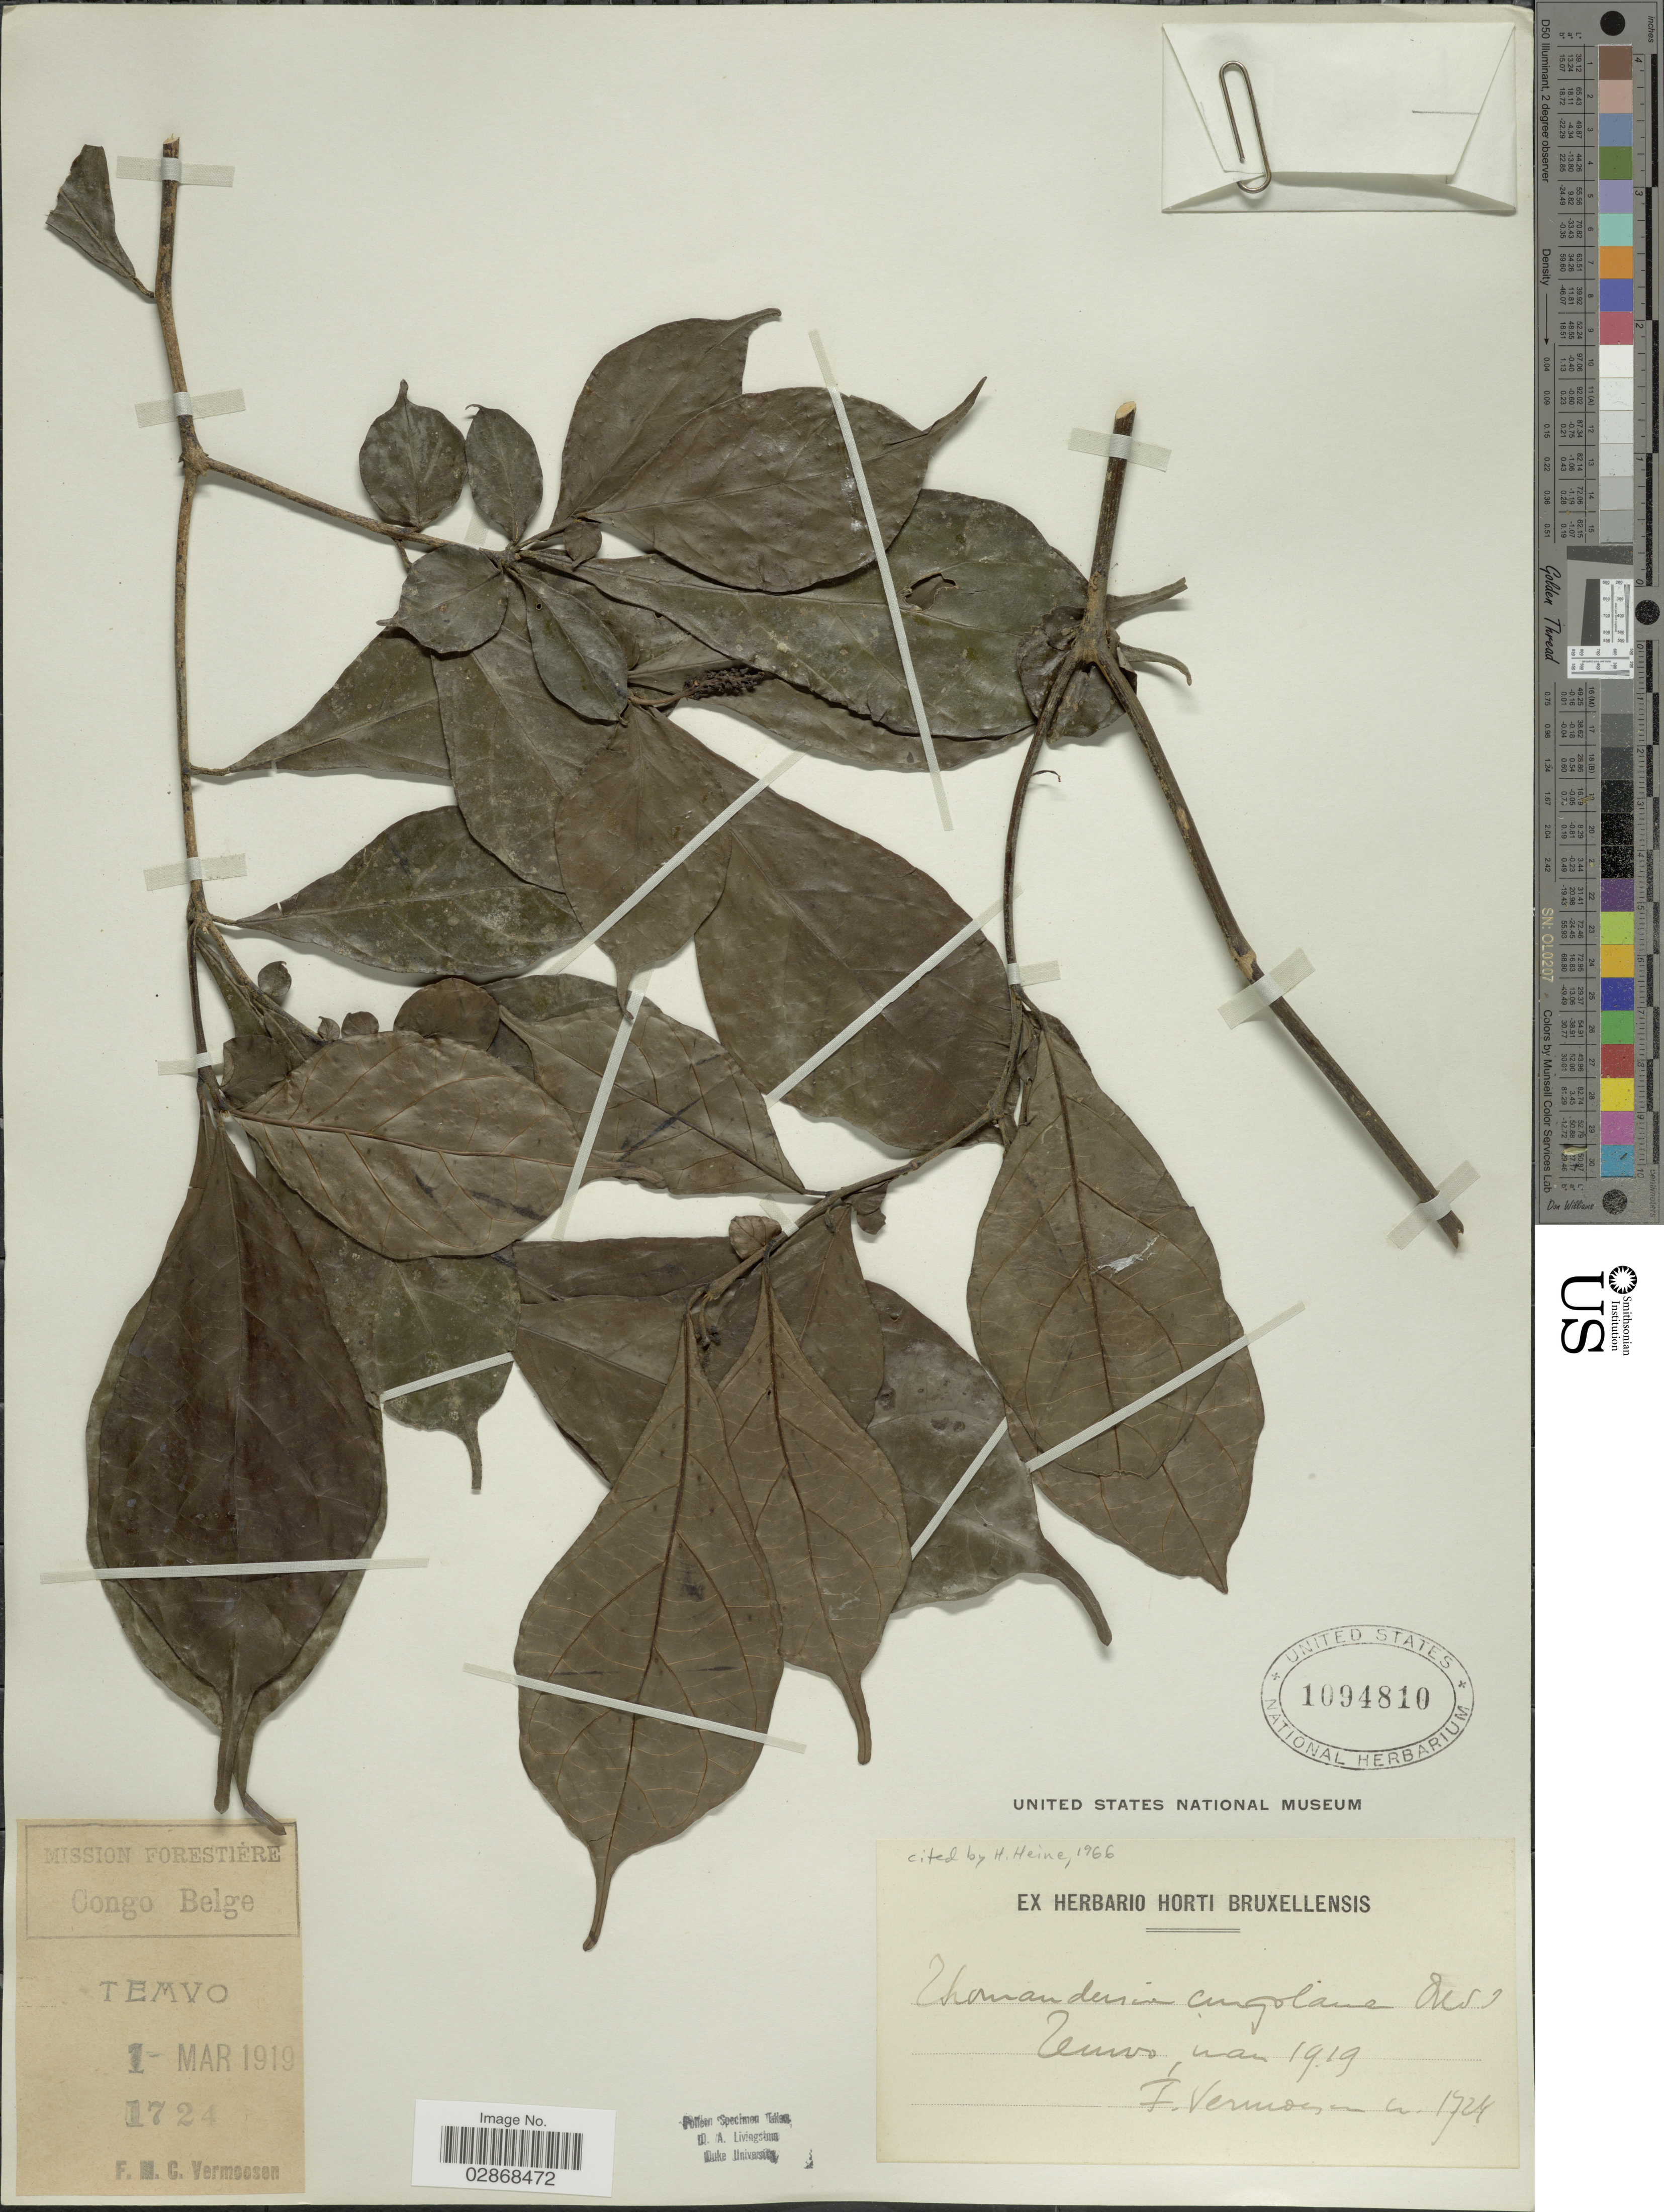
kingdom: Plantae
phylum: Tracheophyta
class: Magnoliopsida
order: Lamiales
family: Thomandersiaceae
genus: Thomandersia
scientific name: Thomandersia congolana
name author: De Wild. & Durand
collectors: C. Vermoesen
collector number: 1724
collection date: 1919-03-01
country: Congo, Democratic Republic of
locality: Congo Belge. Temvo.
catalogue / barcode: US 1094810